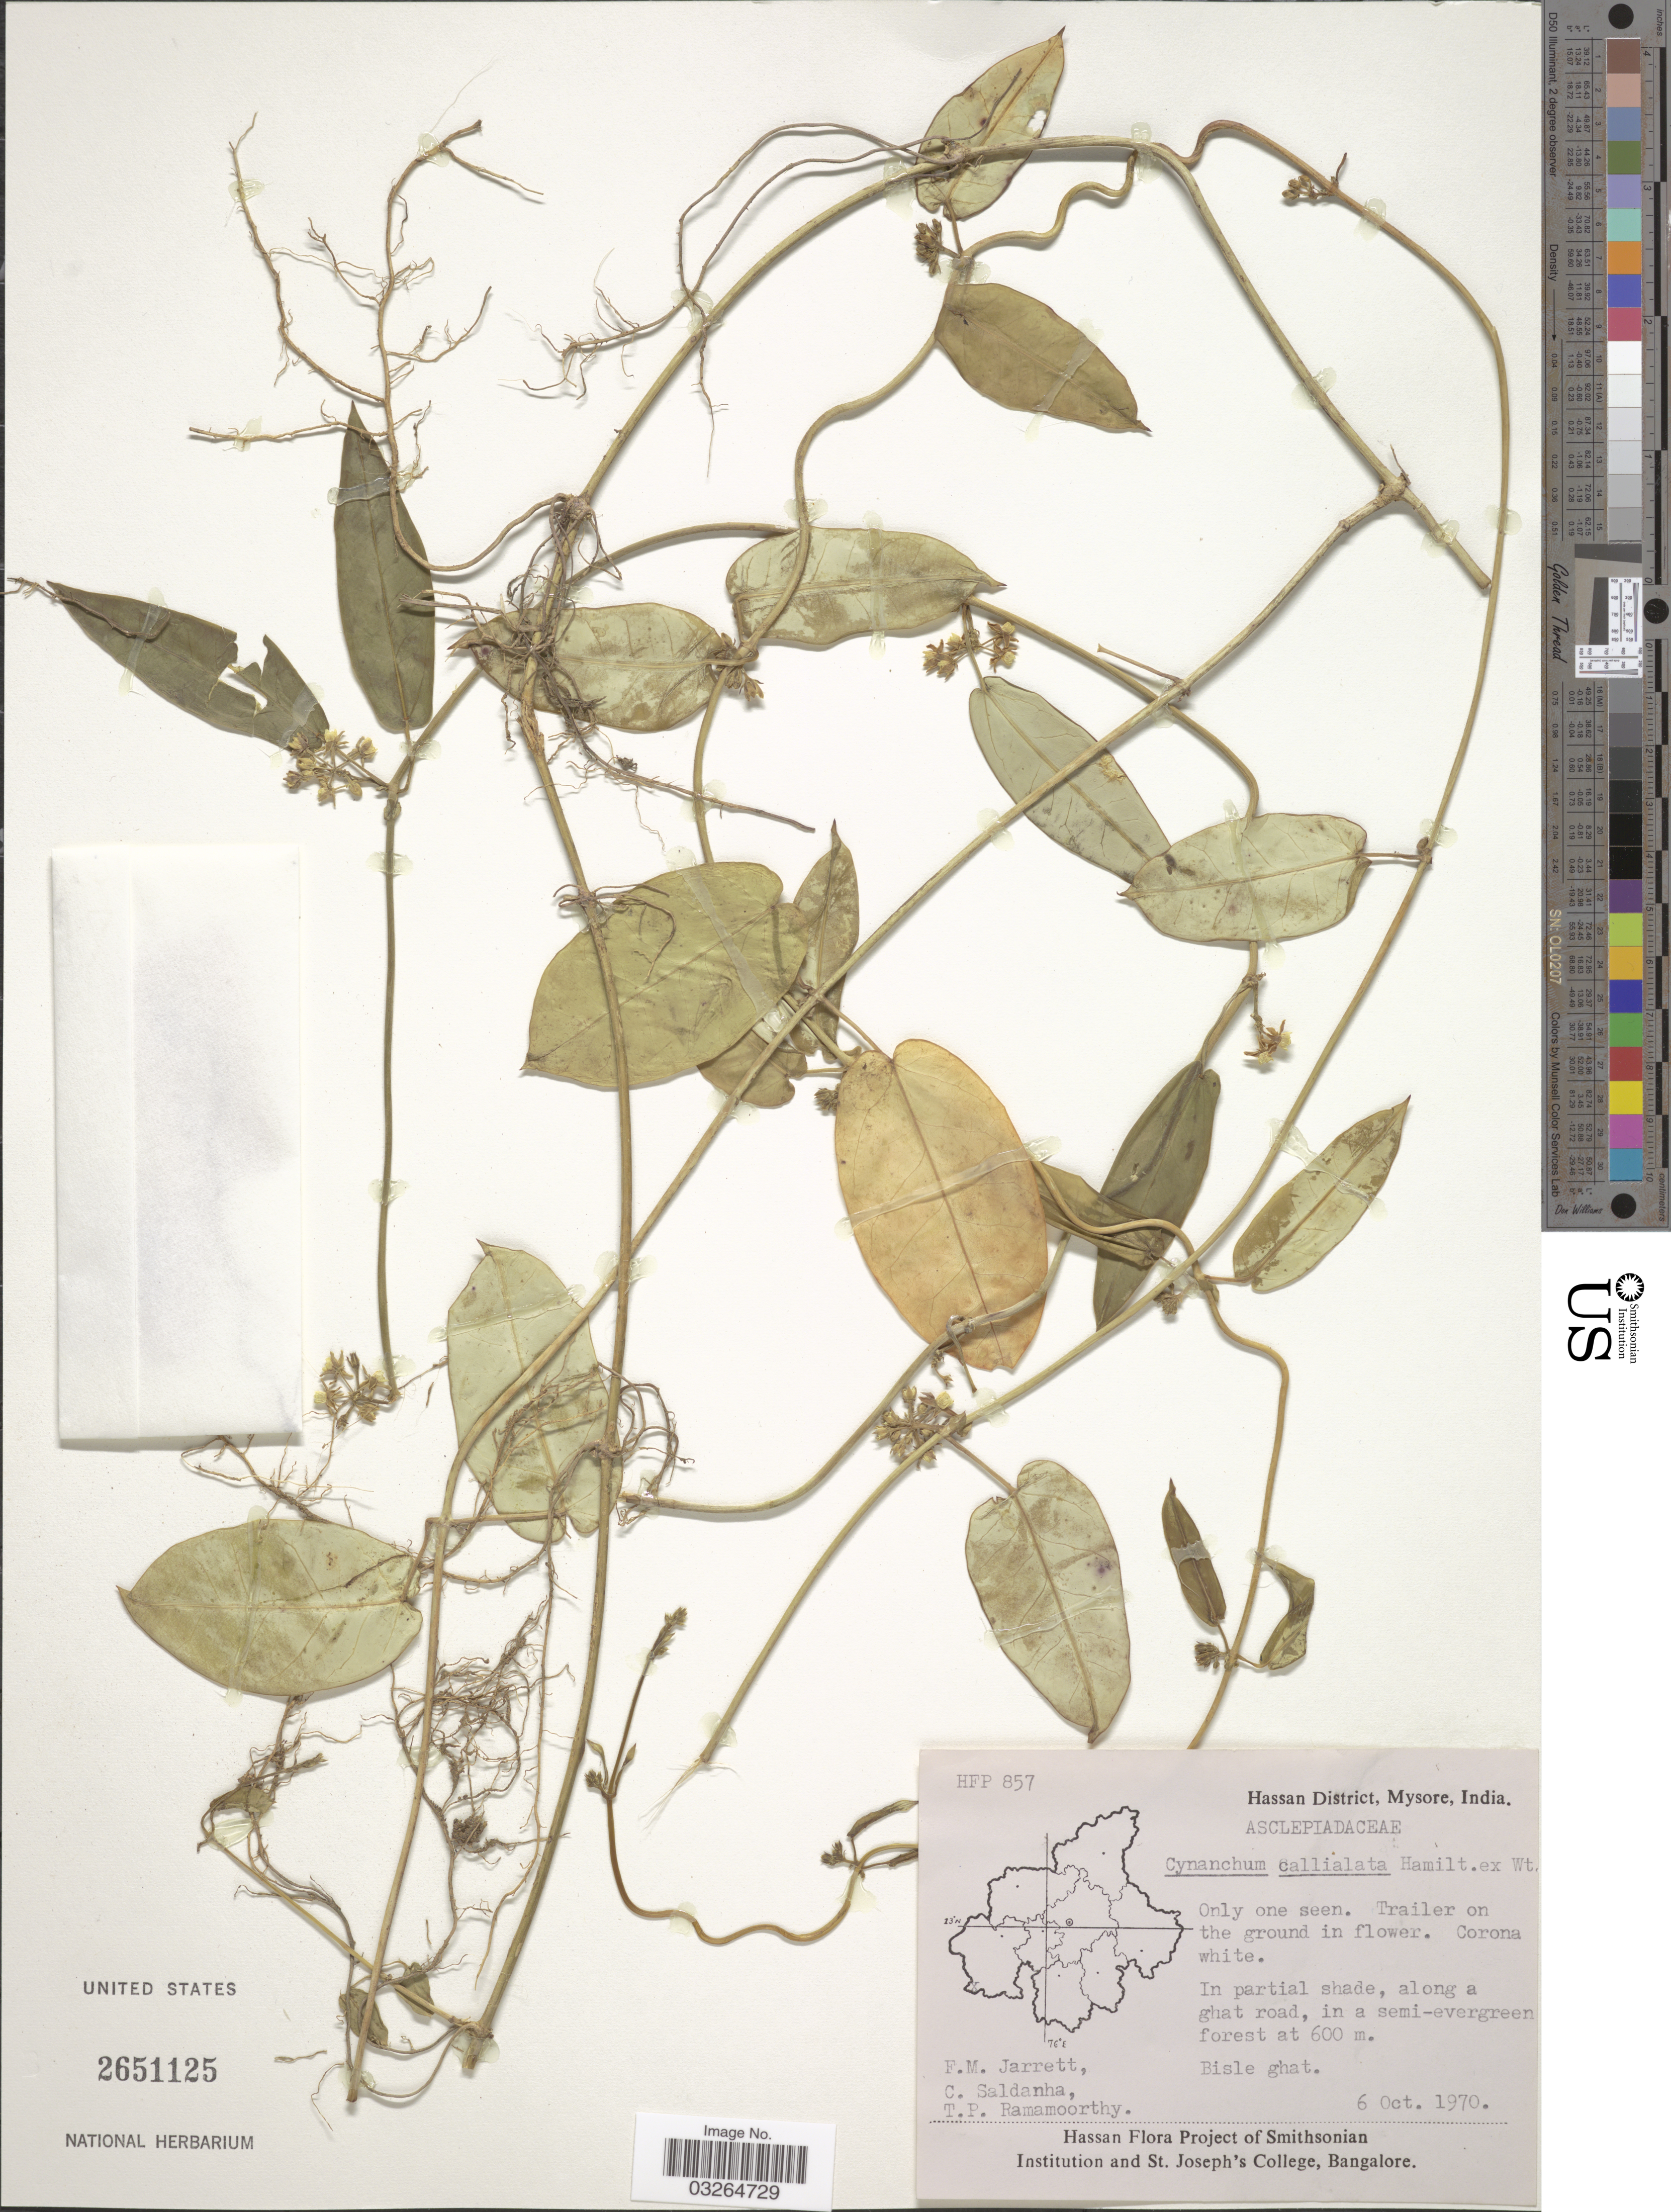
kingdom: Plantae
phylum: Tracheophyta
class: Magnoliopsida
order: Gentianales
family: Apocynaceae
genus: Cynanchum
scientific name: Cynanchum callialatum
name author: Buch.-Ham. ex Wight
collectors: F. M. Jarrett, C. Saldanha & T. P. Ramamoorthy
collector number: HFP 857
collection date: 1970-10-06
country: India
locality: Hassan District, Mysore. Bisle ghat.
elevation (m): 600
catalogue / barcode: US 2651125